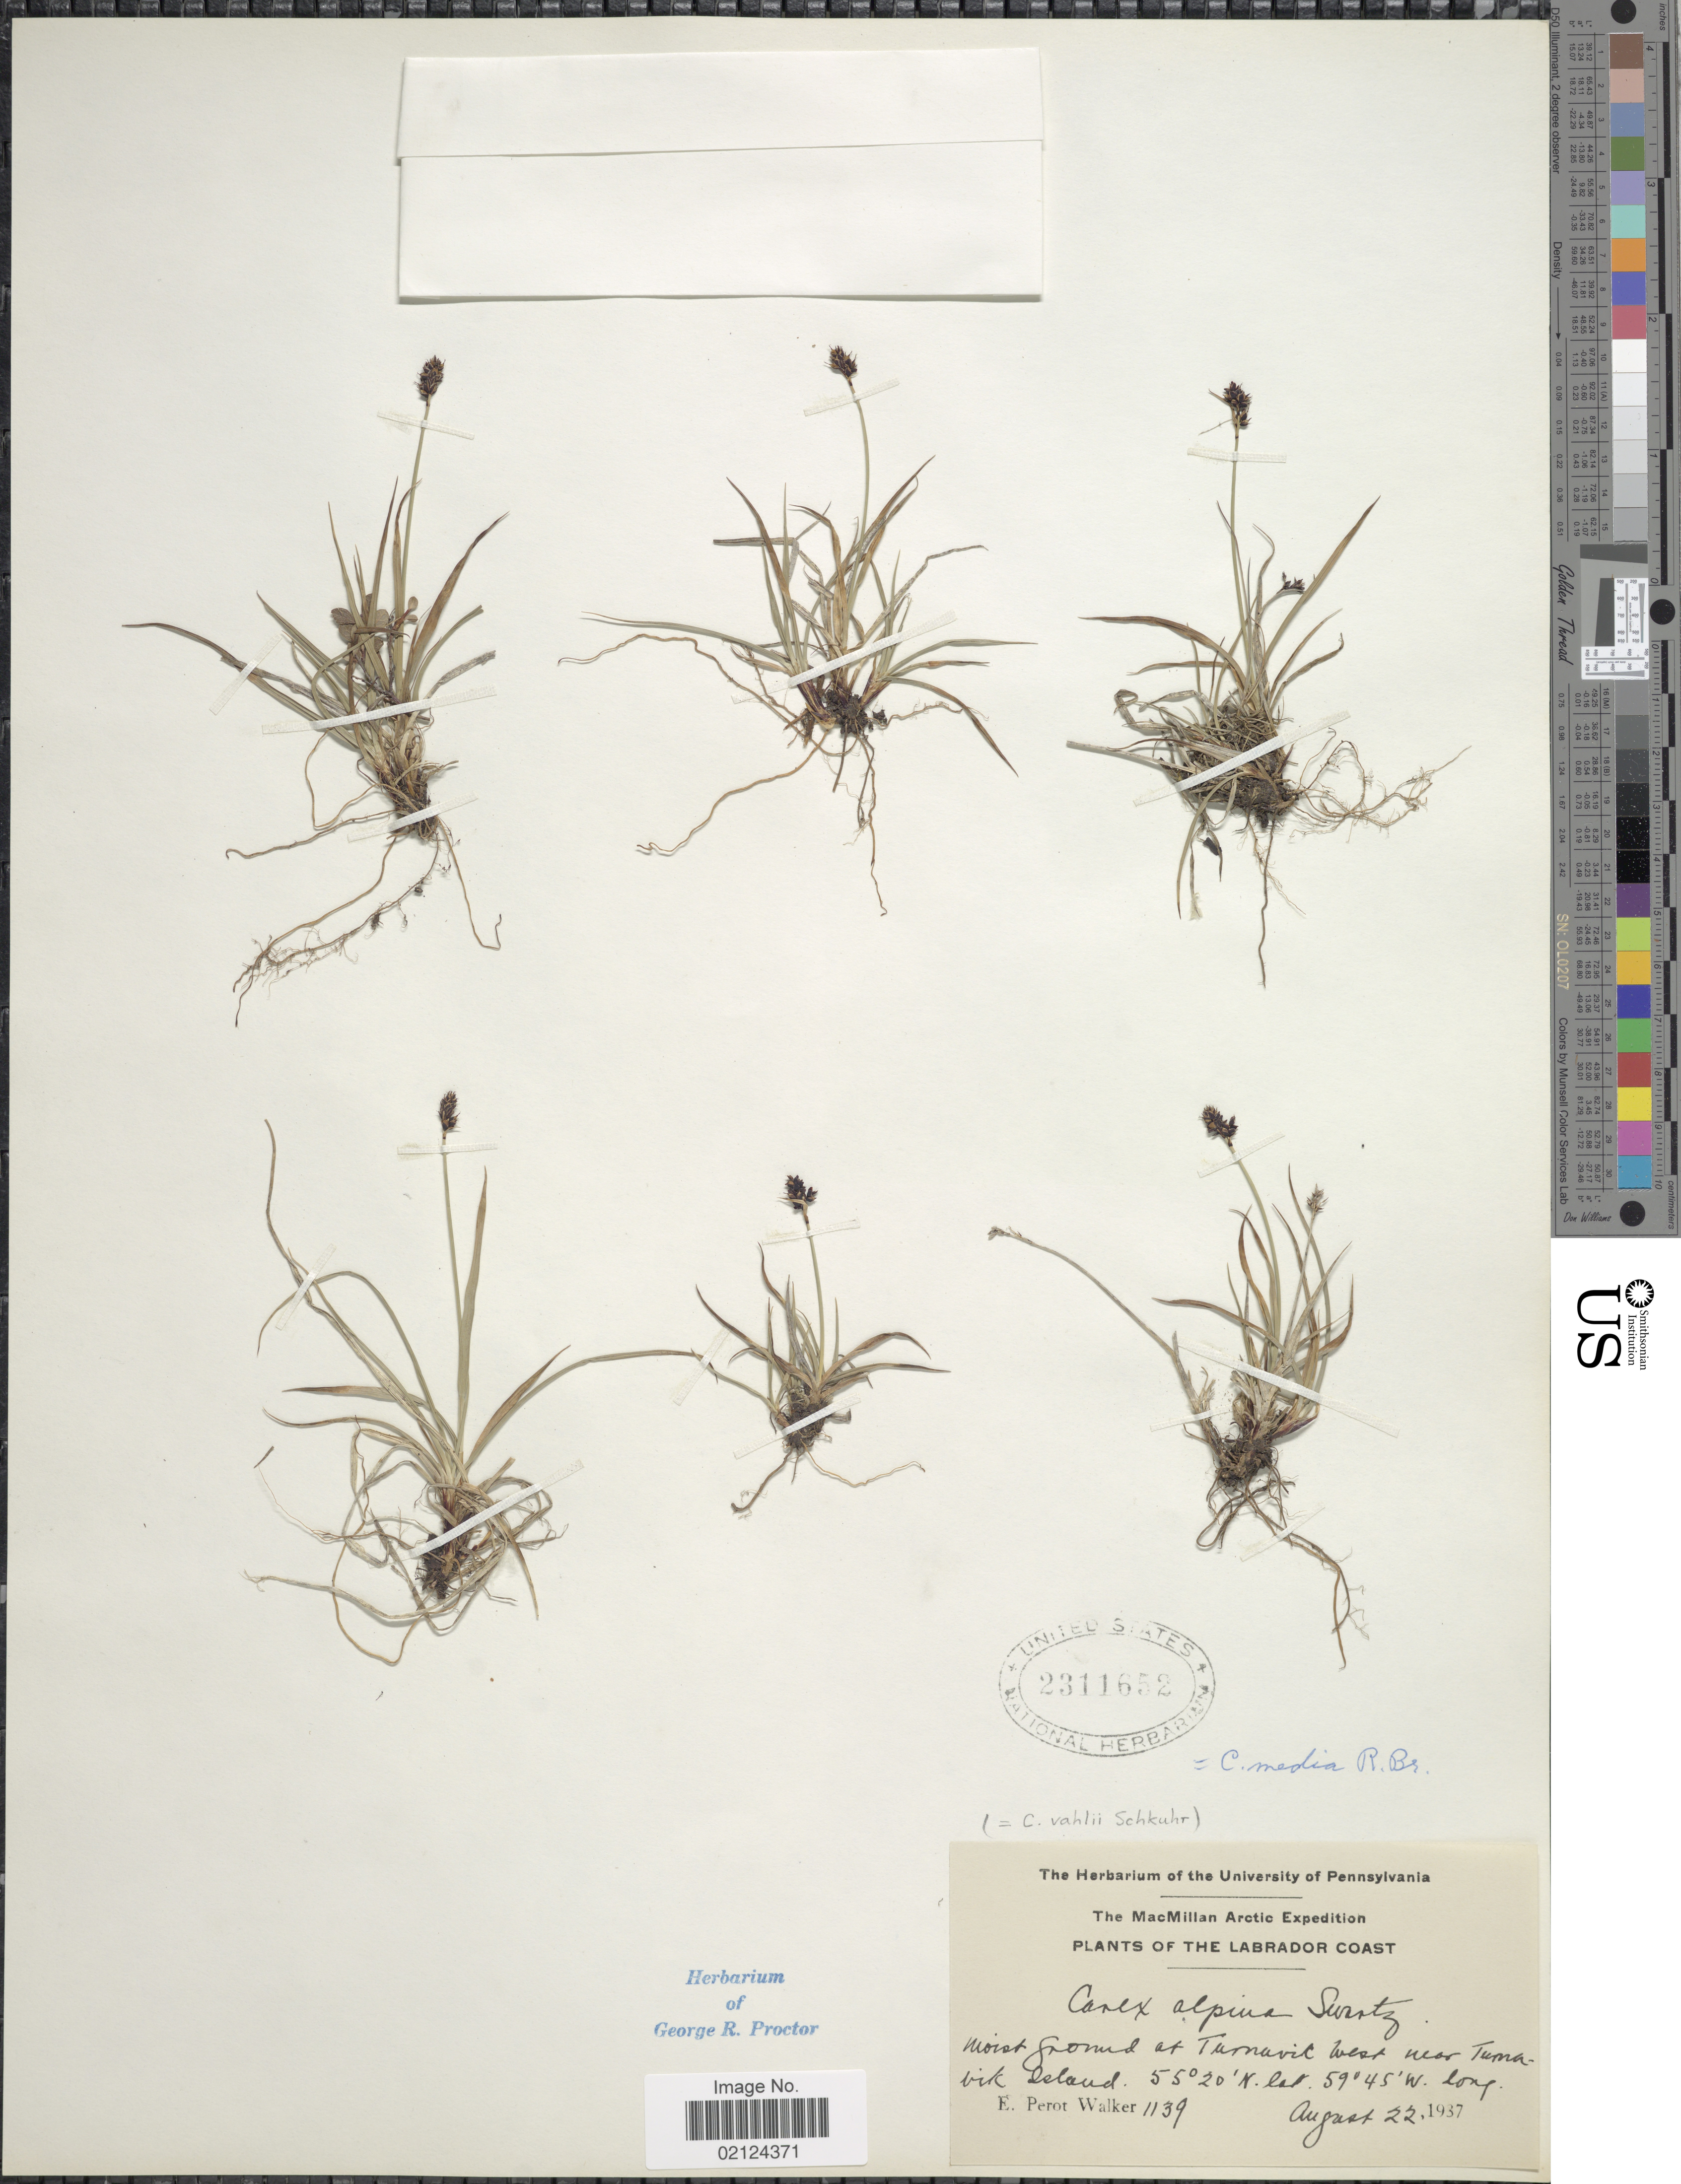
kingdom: Plantae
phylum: Tracheophyta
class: Liliopsida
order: Poales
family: Cyperaceae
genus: Carex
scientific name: Carex media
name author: R. Br.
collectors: E. P. Walker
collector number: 1139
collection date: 1937-08-22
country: Canada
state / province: Newfoundland and Labrador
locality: Labrador Coast, Moist ground at Turnavik West near Turnavik Island.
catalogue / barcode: US 2311652